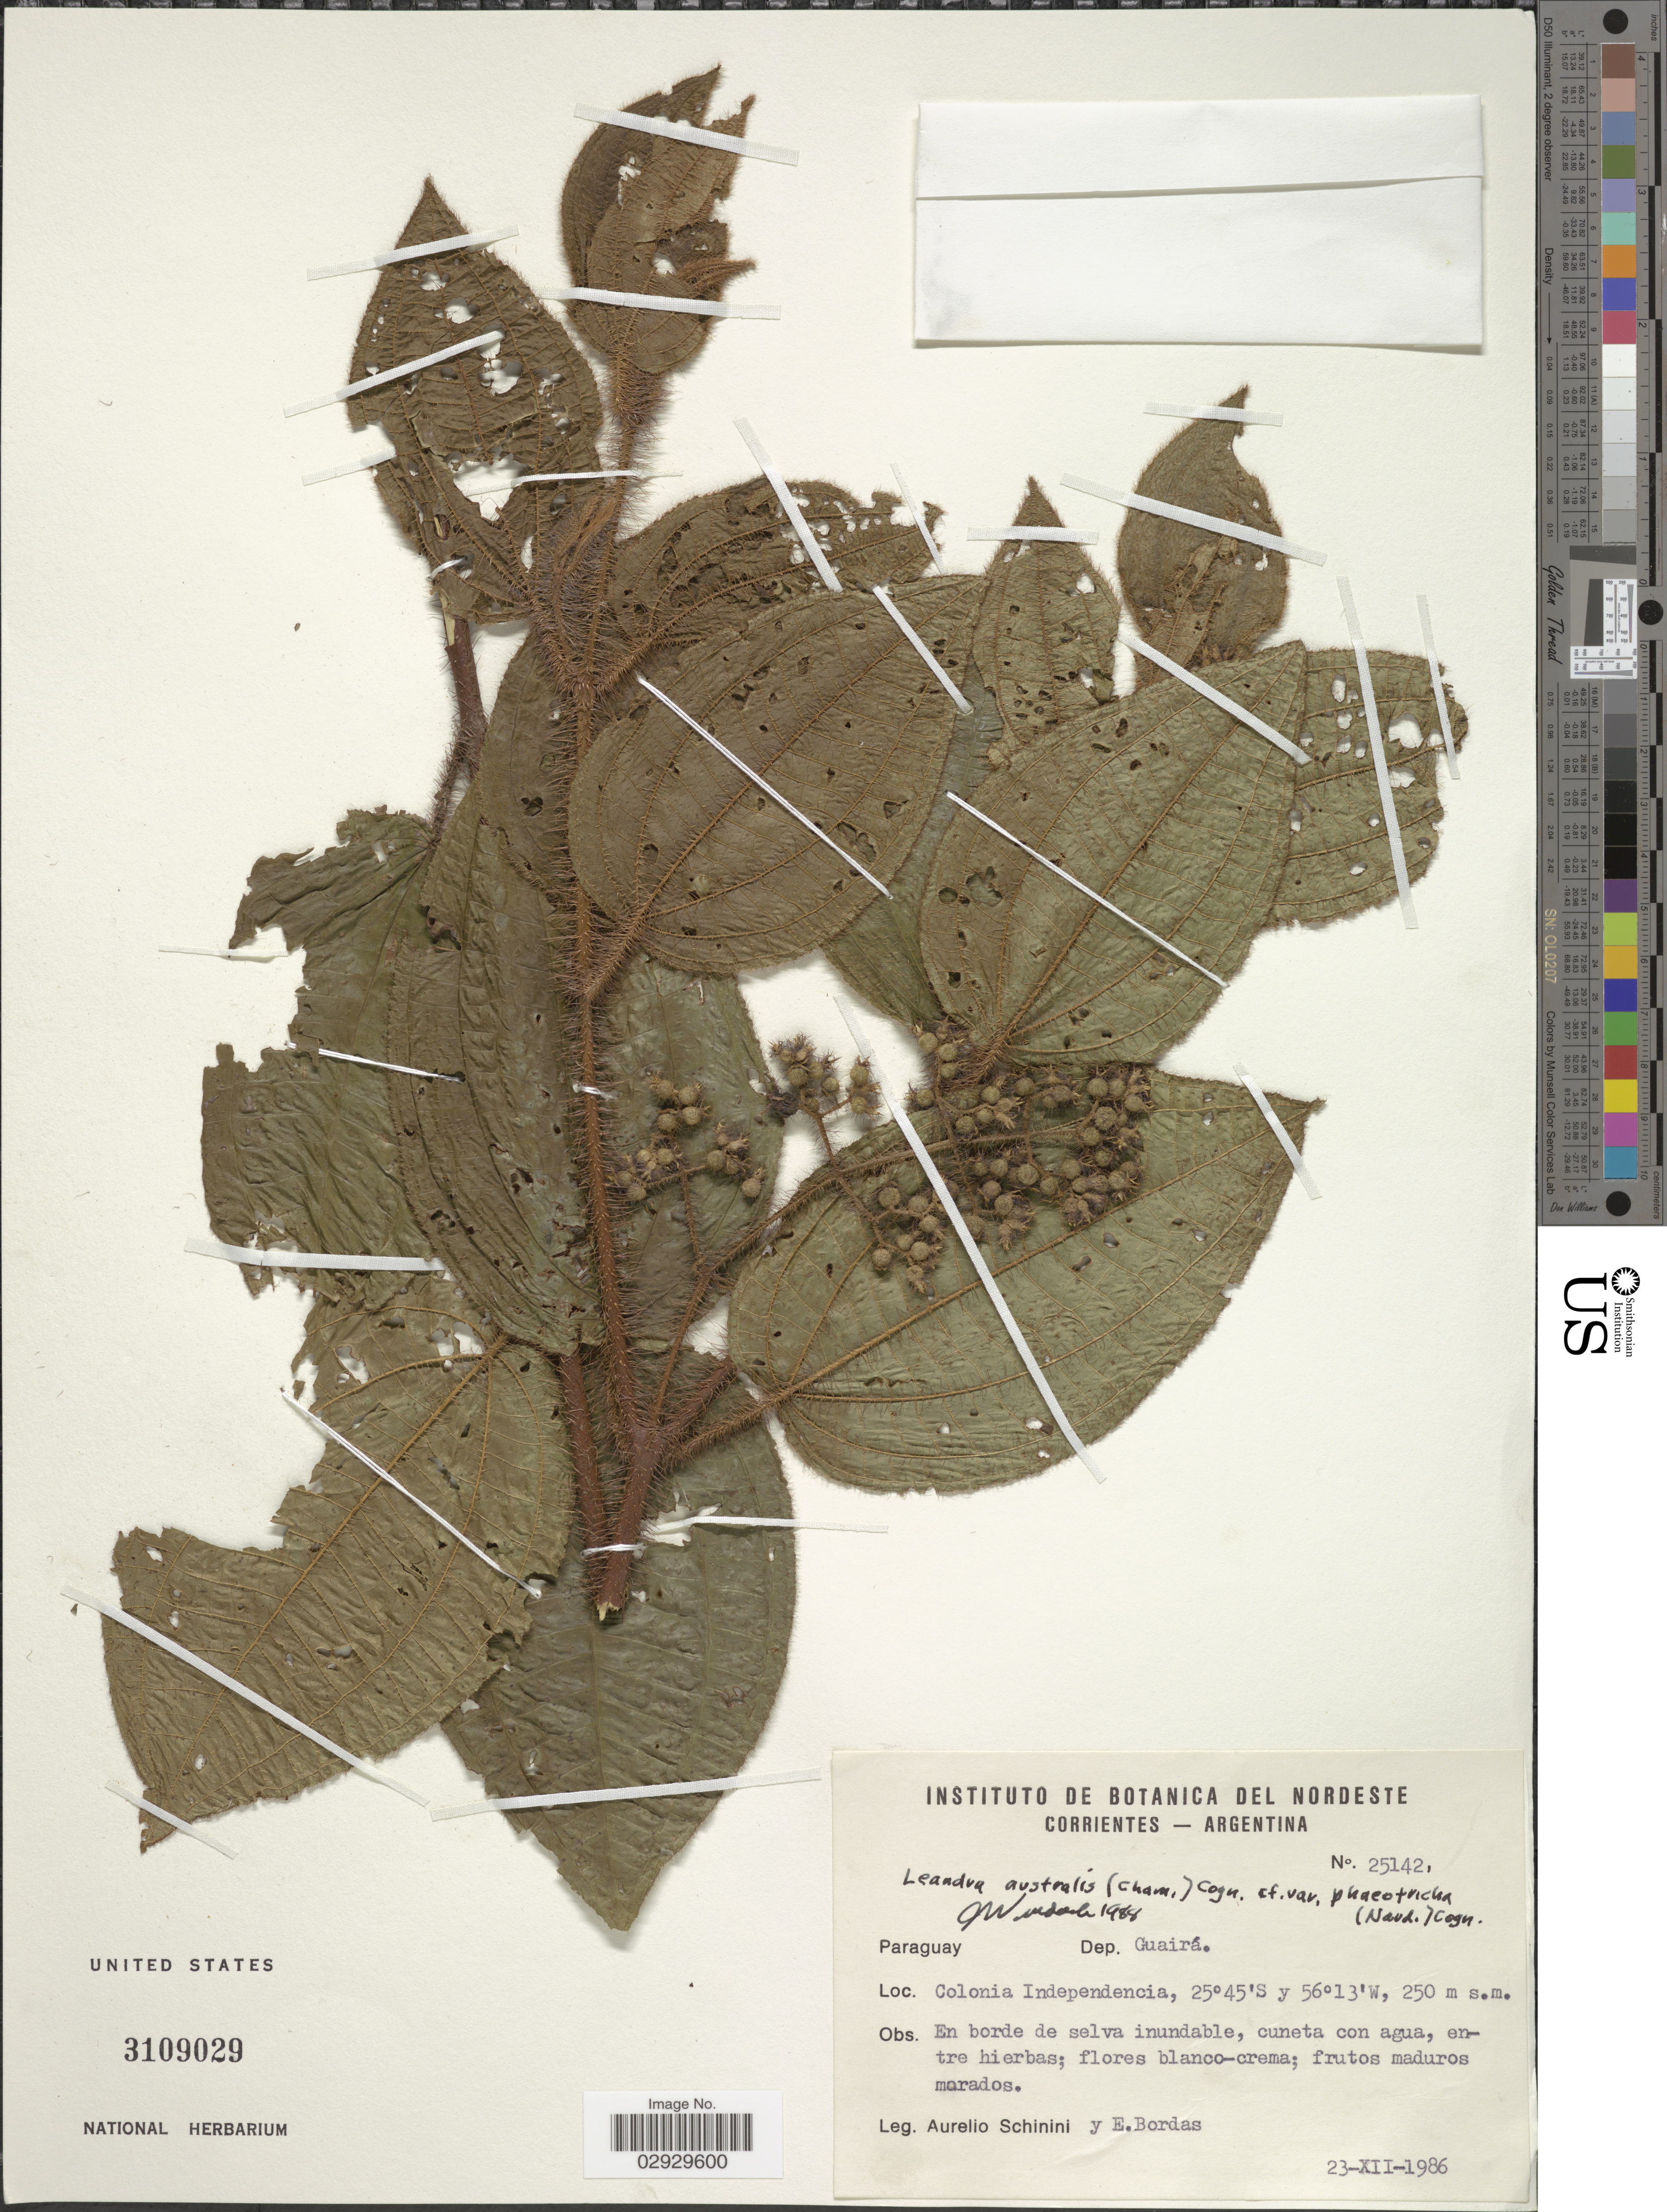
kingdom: Plantae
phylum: Tracheophyta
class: Magnoliopsida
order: Myrtales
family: Melastomataceae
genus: Leandra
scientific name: Leandra australis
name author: (Cham.) Cogn.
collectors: A. Schinini & E. Bordas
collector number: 25142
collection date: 1986-12-23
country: Paraguay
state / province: Guaira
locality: Dep. Guairá. Colonia Independencia.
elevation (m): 250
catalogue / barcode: US 3109029